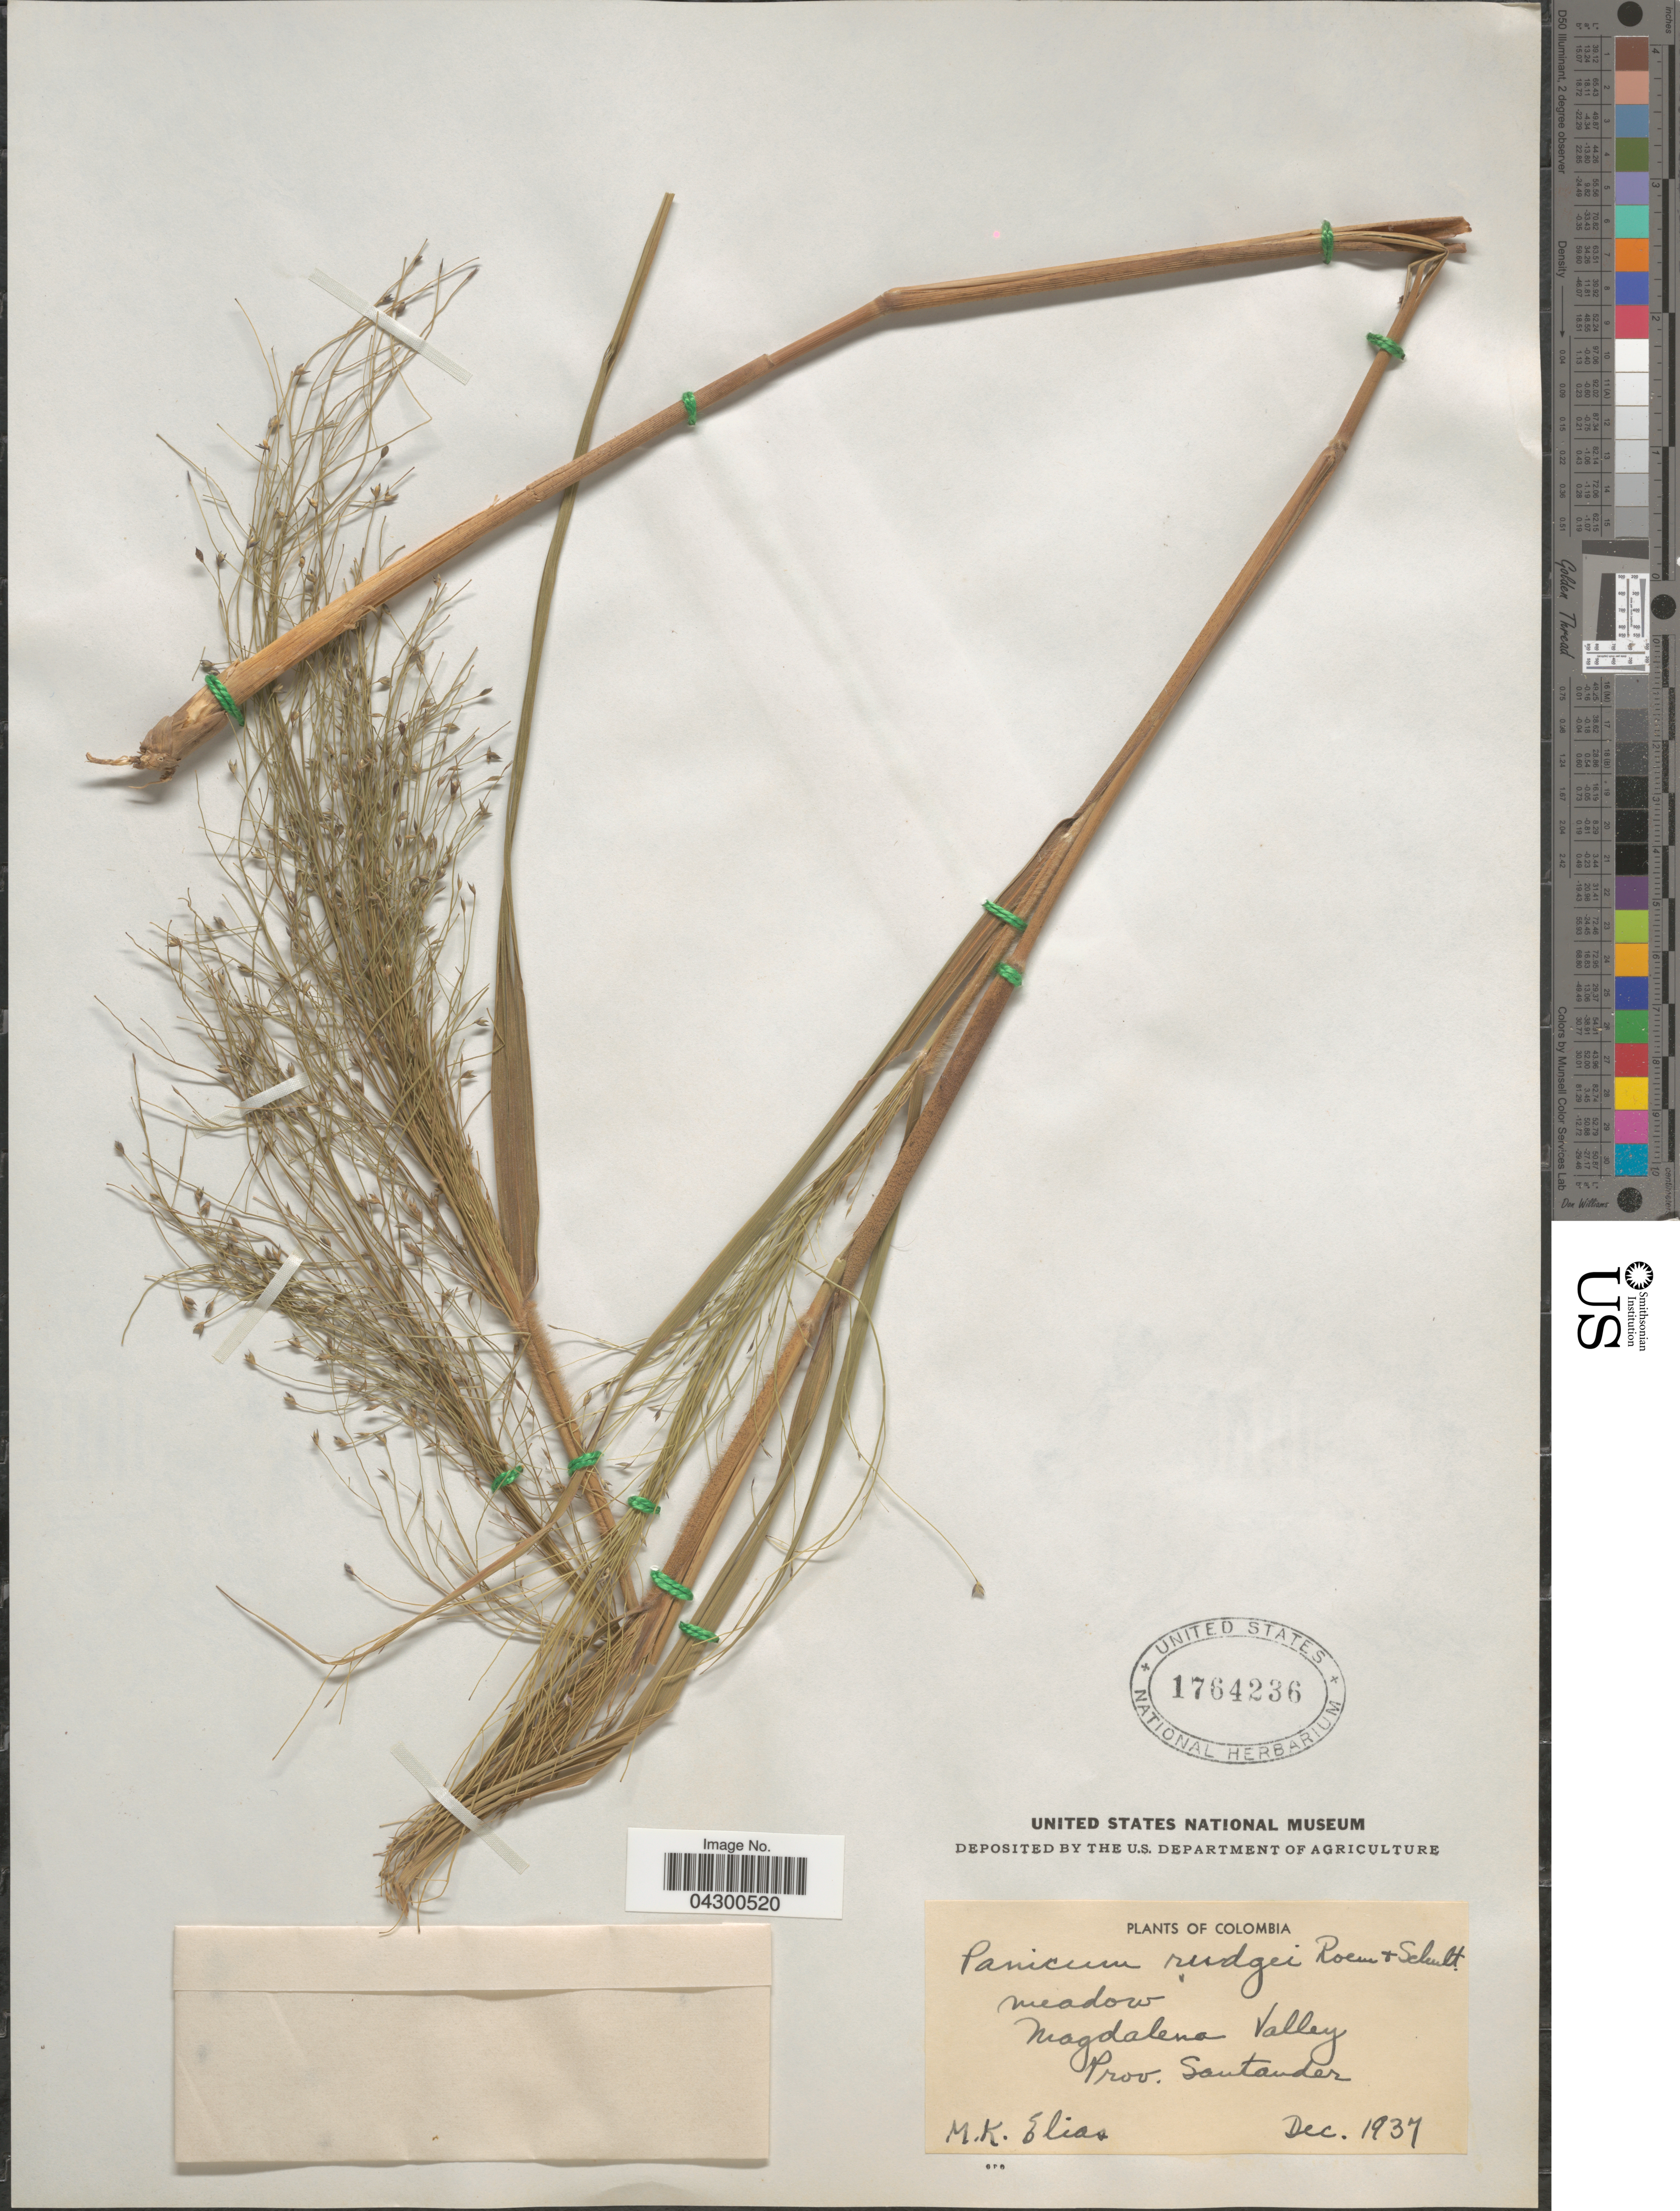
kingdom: Plantae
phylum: Tracheophyta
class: Liliopsida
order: Poales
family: Poaceae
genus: Panicum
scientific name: Panicum rudgei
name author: Roem. & Schult.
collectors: M. Elias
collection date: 1937-12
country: Colombia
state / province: Santander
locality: Meadow. Magdalena Valley.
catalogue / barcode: US 1764236